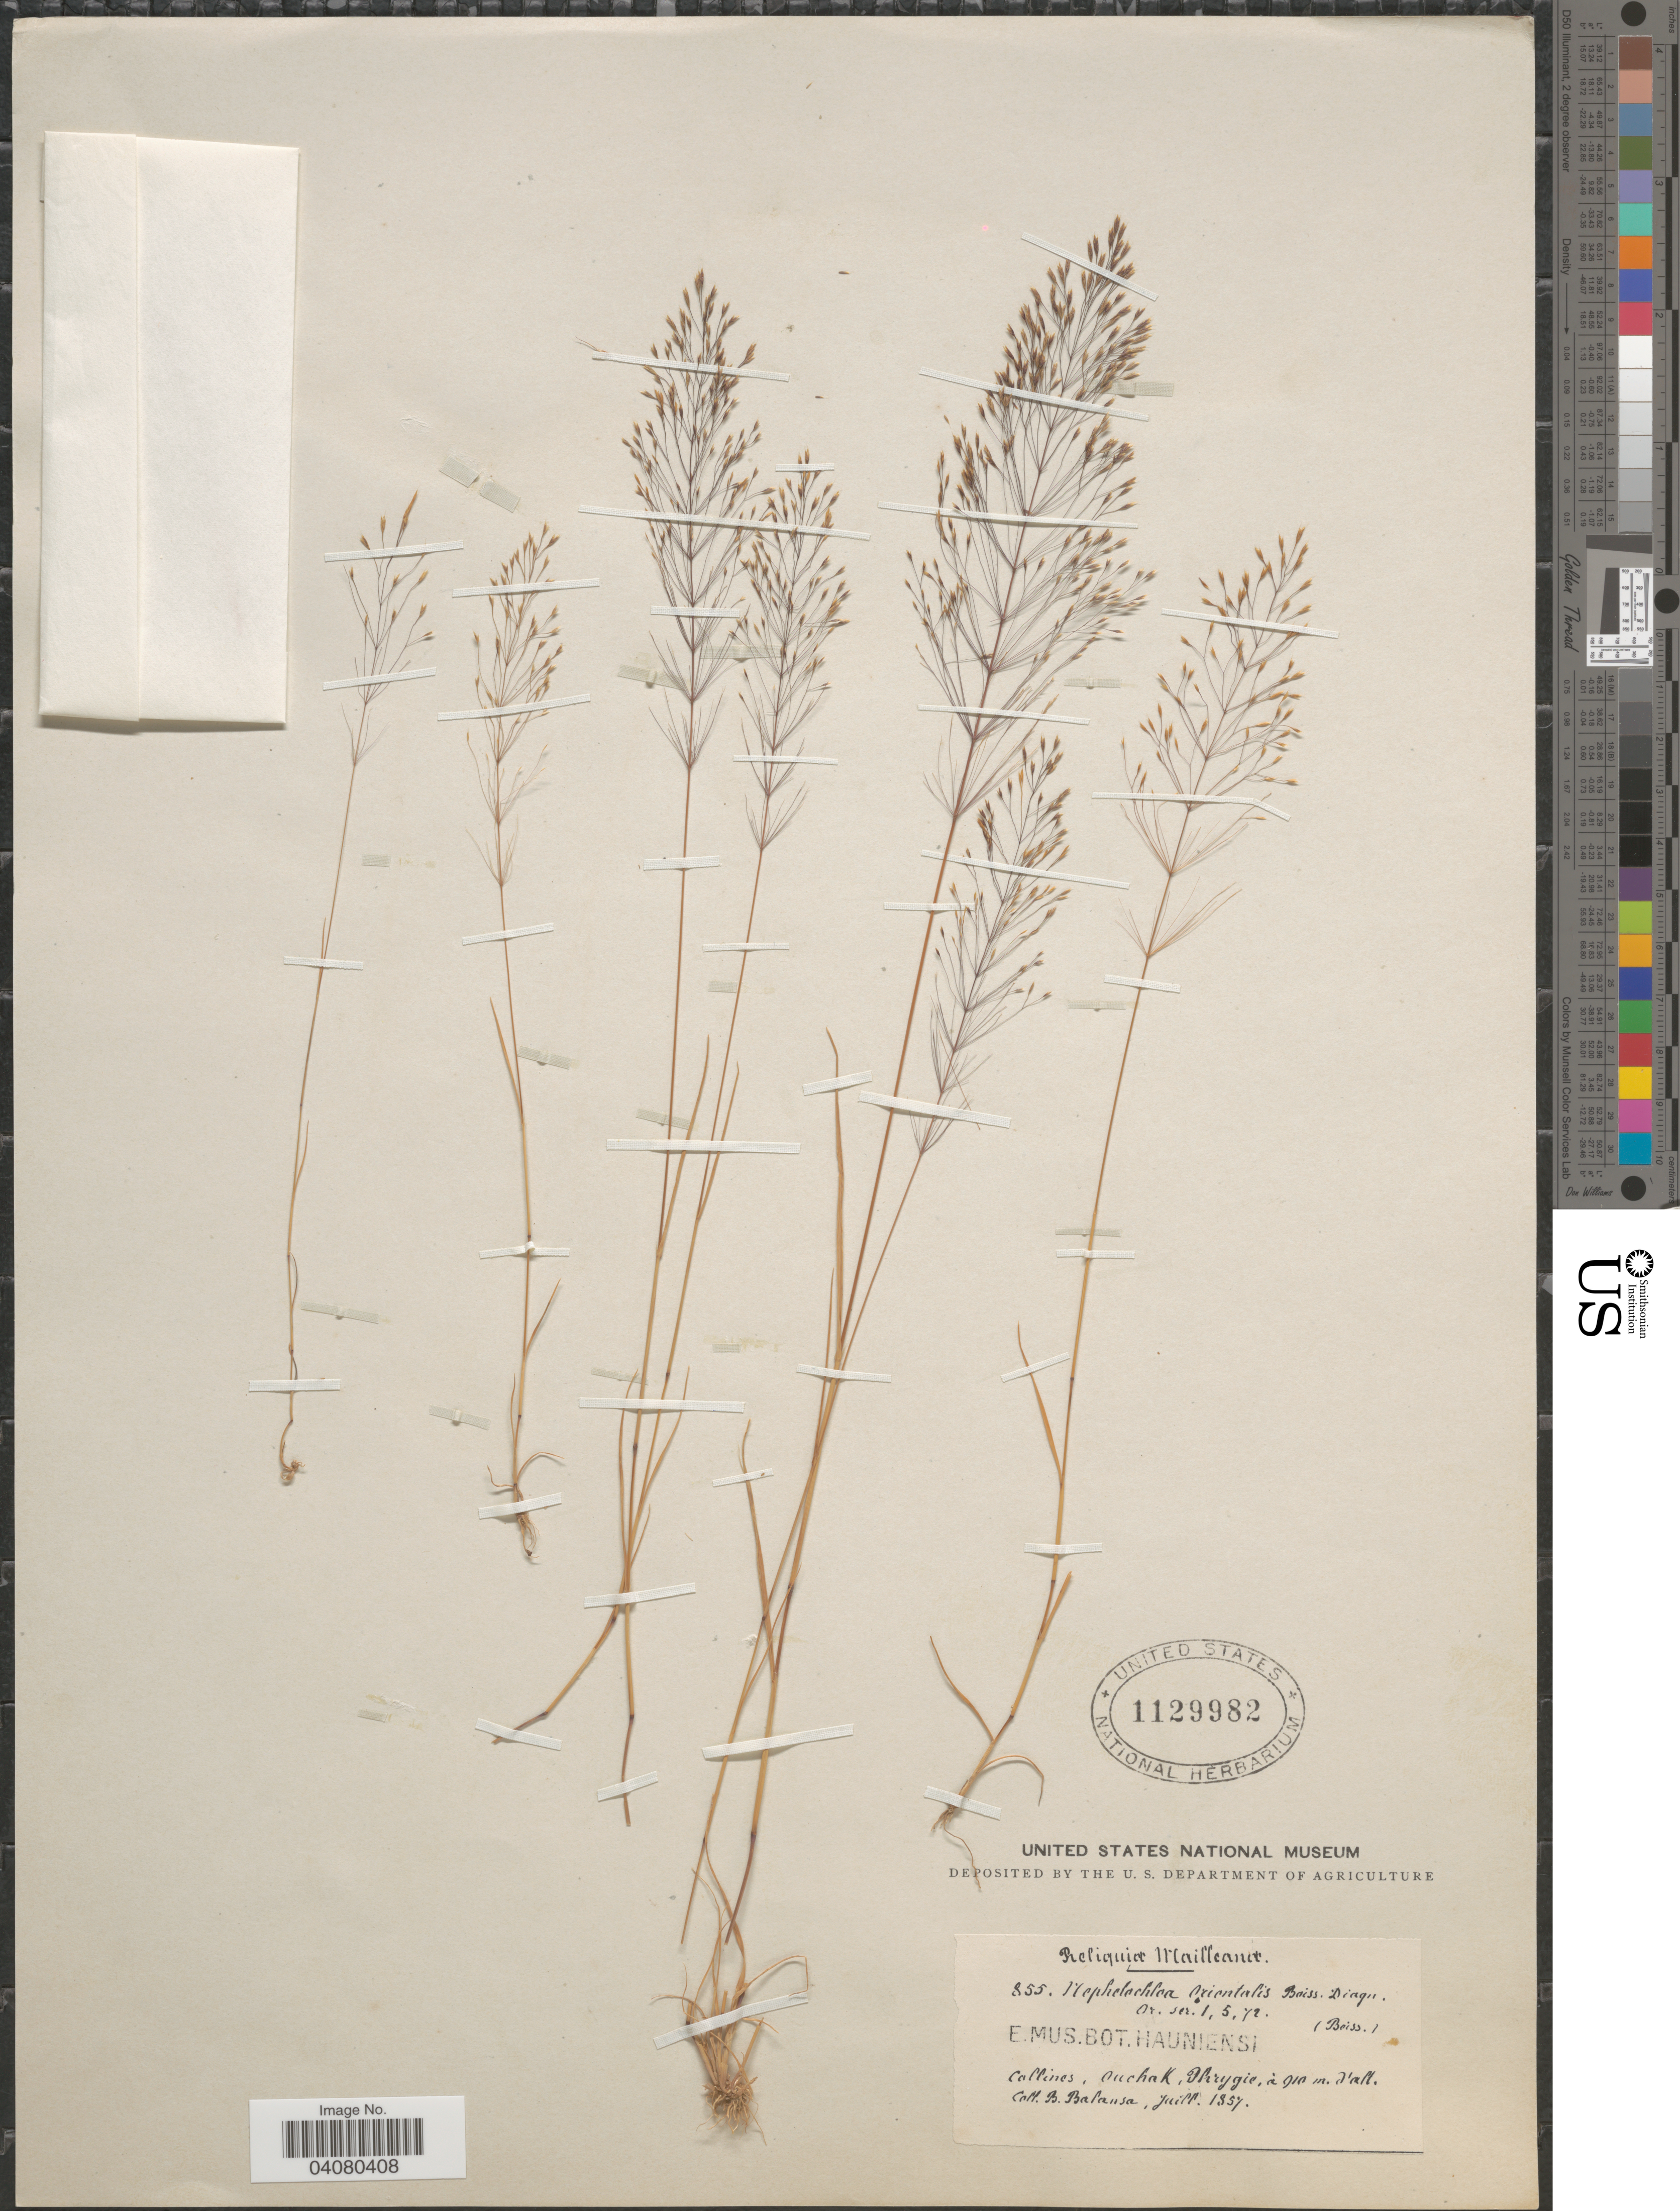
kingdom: Plantae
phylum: Tracheophyta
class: Liliopsida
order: Poales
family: Poaceae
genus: Nephelochloa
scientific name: Nephelochloa orientalis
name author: Boiss.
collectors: B. Balansa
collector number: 855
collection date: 1857-07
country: Turkey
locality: Collines, Ouchak, Phrygie.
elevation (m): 910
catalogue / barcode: US 1129982